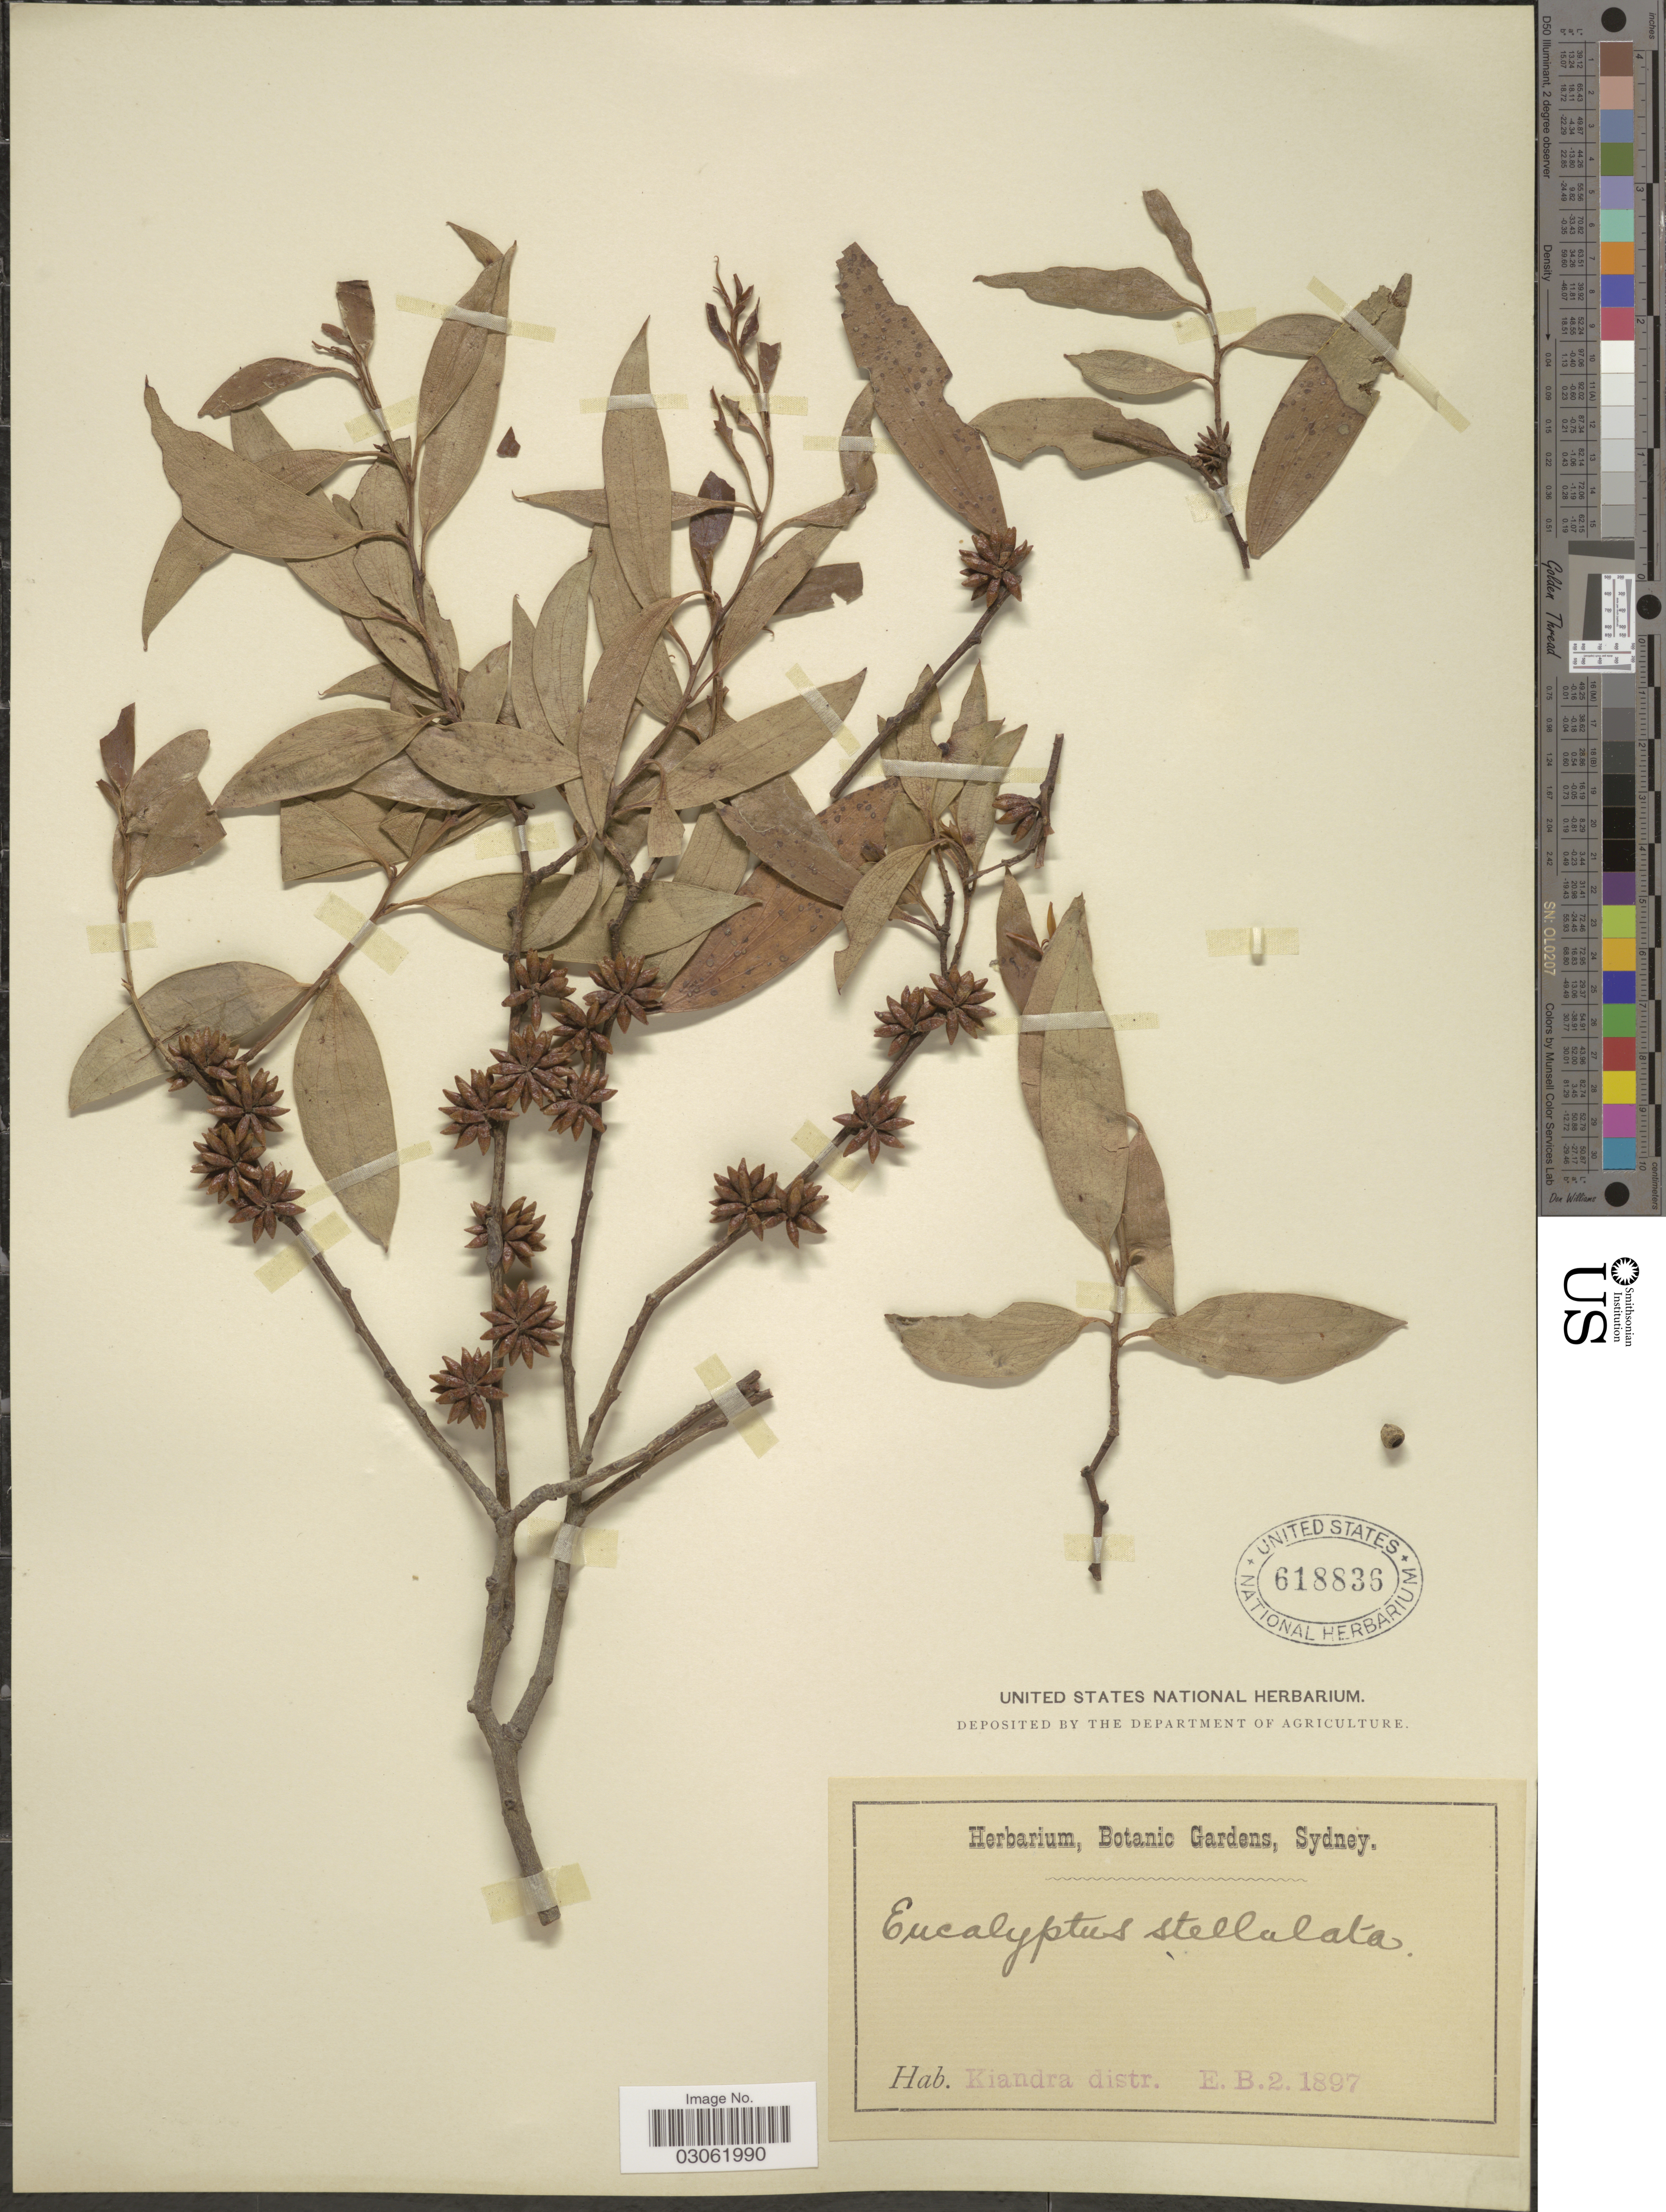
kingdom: Plantae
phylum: Tracheophyta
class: Magnoliopsida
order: Myrtales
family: Myrtaceae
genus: Eucalyptus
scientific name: Eucalyptus stellulata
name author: Sieber ex DC.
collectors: E. B.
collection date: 1897-02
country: Australia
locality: Kiandra distr.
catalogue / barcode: US 618836